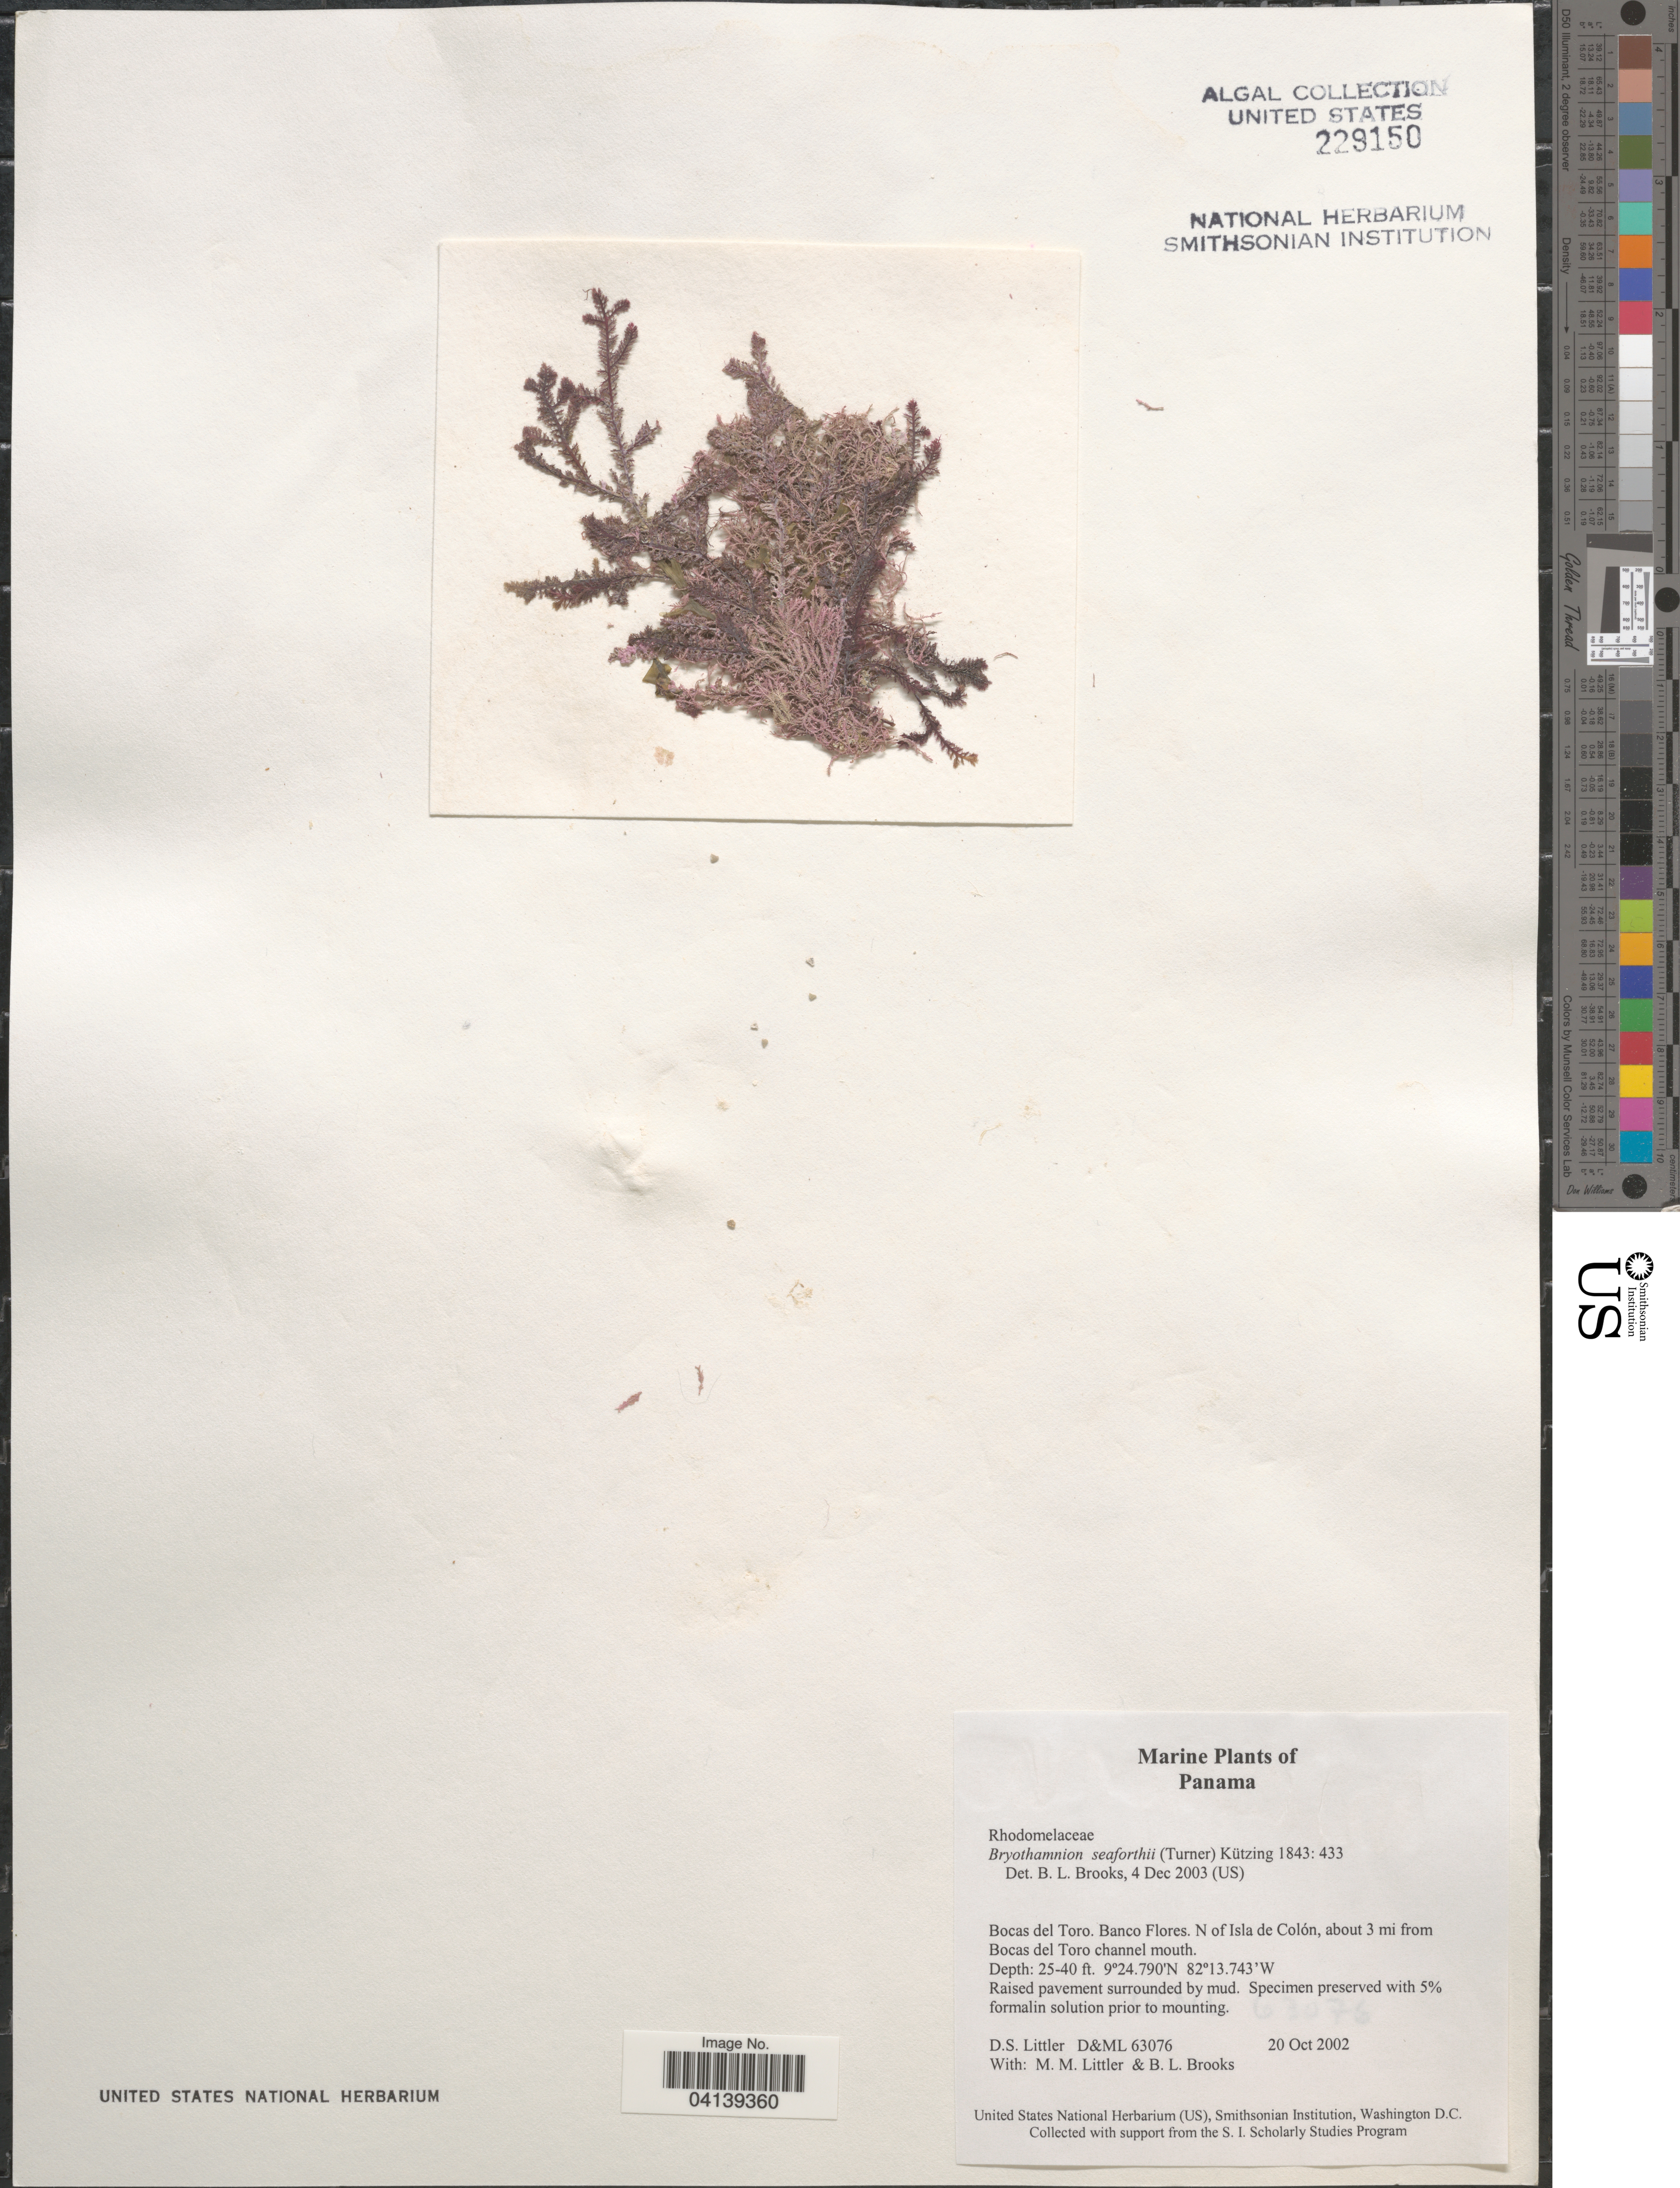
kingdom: Plantae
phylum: Rhodophyta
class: Florideophyceae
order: Ceramiales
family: Rhodomelaceae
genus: Bryothamnion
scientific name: Bryothamnion seaforthii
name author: (Turner) Kütz.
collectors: D. S. Littler & B. Brooks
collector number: D&ML63076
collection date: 2002-10-20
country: Panama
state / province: Bocas del Toro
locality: Banco Flores. N of Isla de Colón, about 3 mi from Bocas del Toro channel mouth.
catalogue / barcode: US 229150